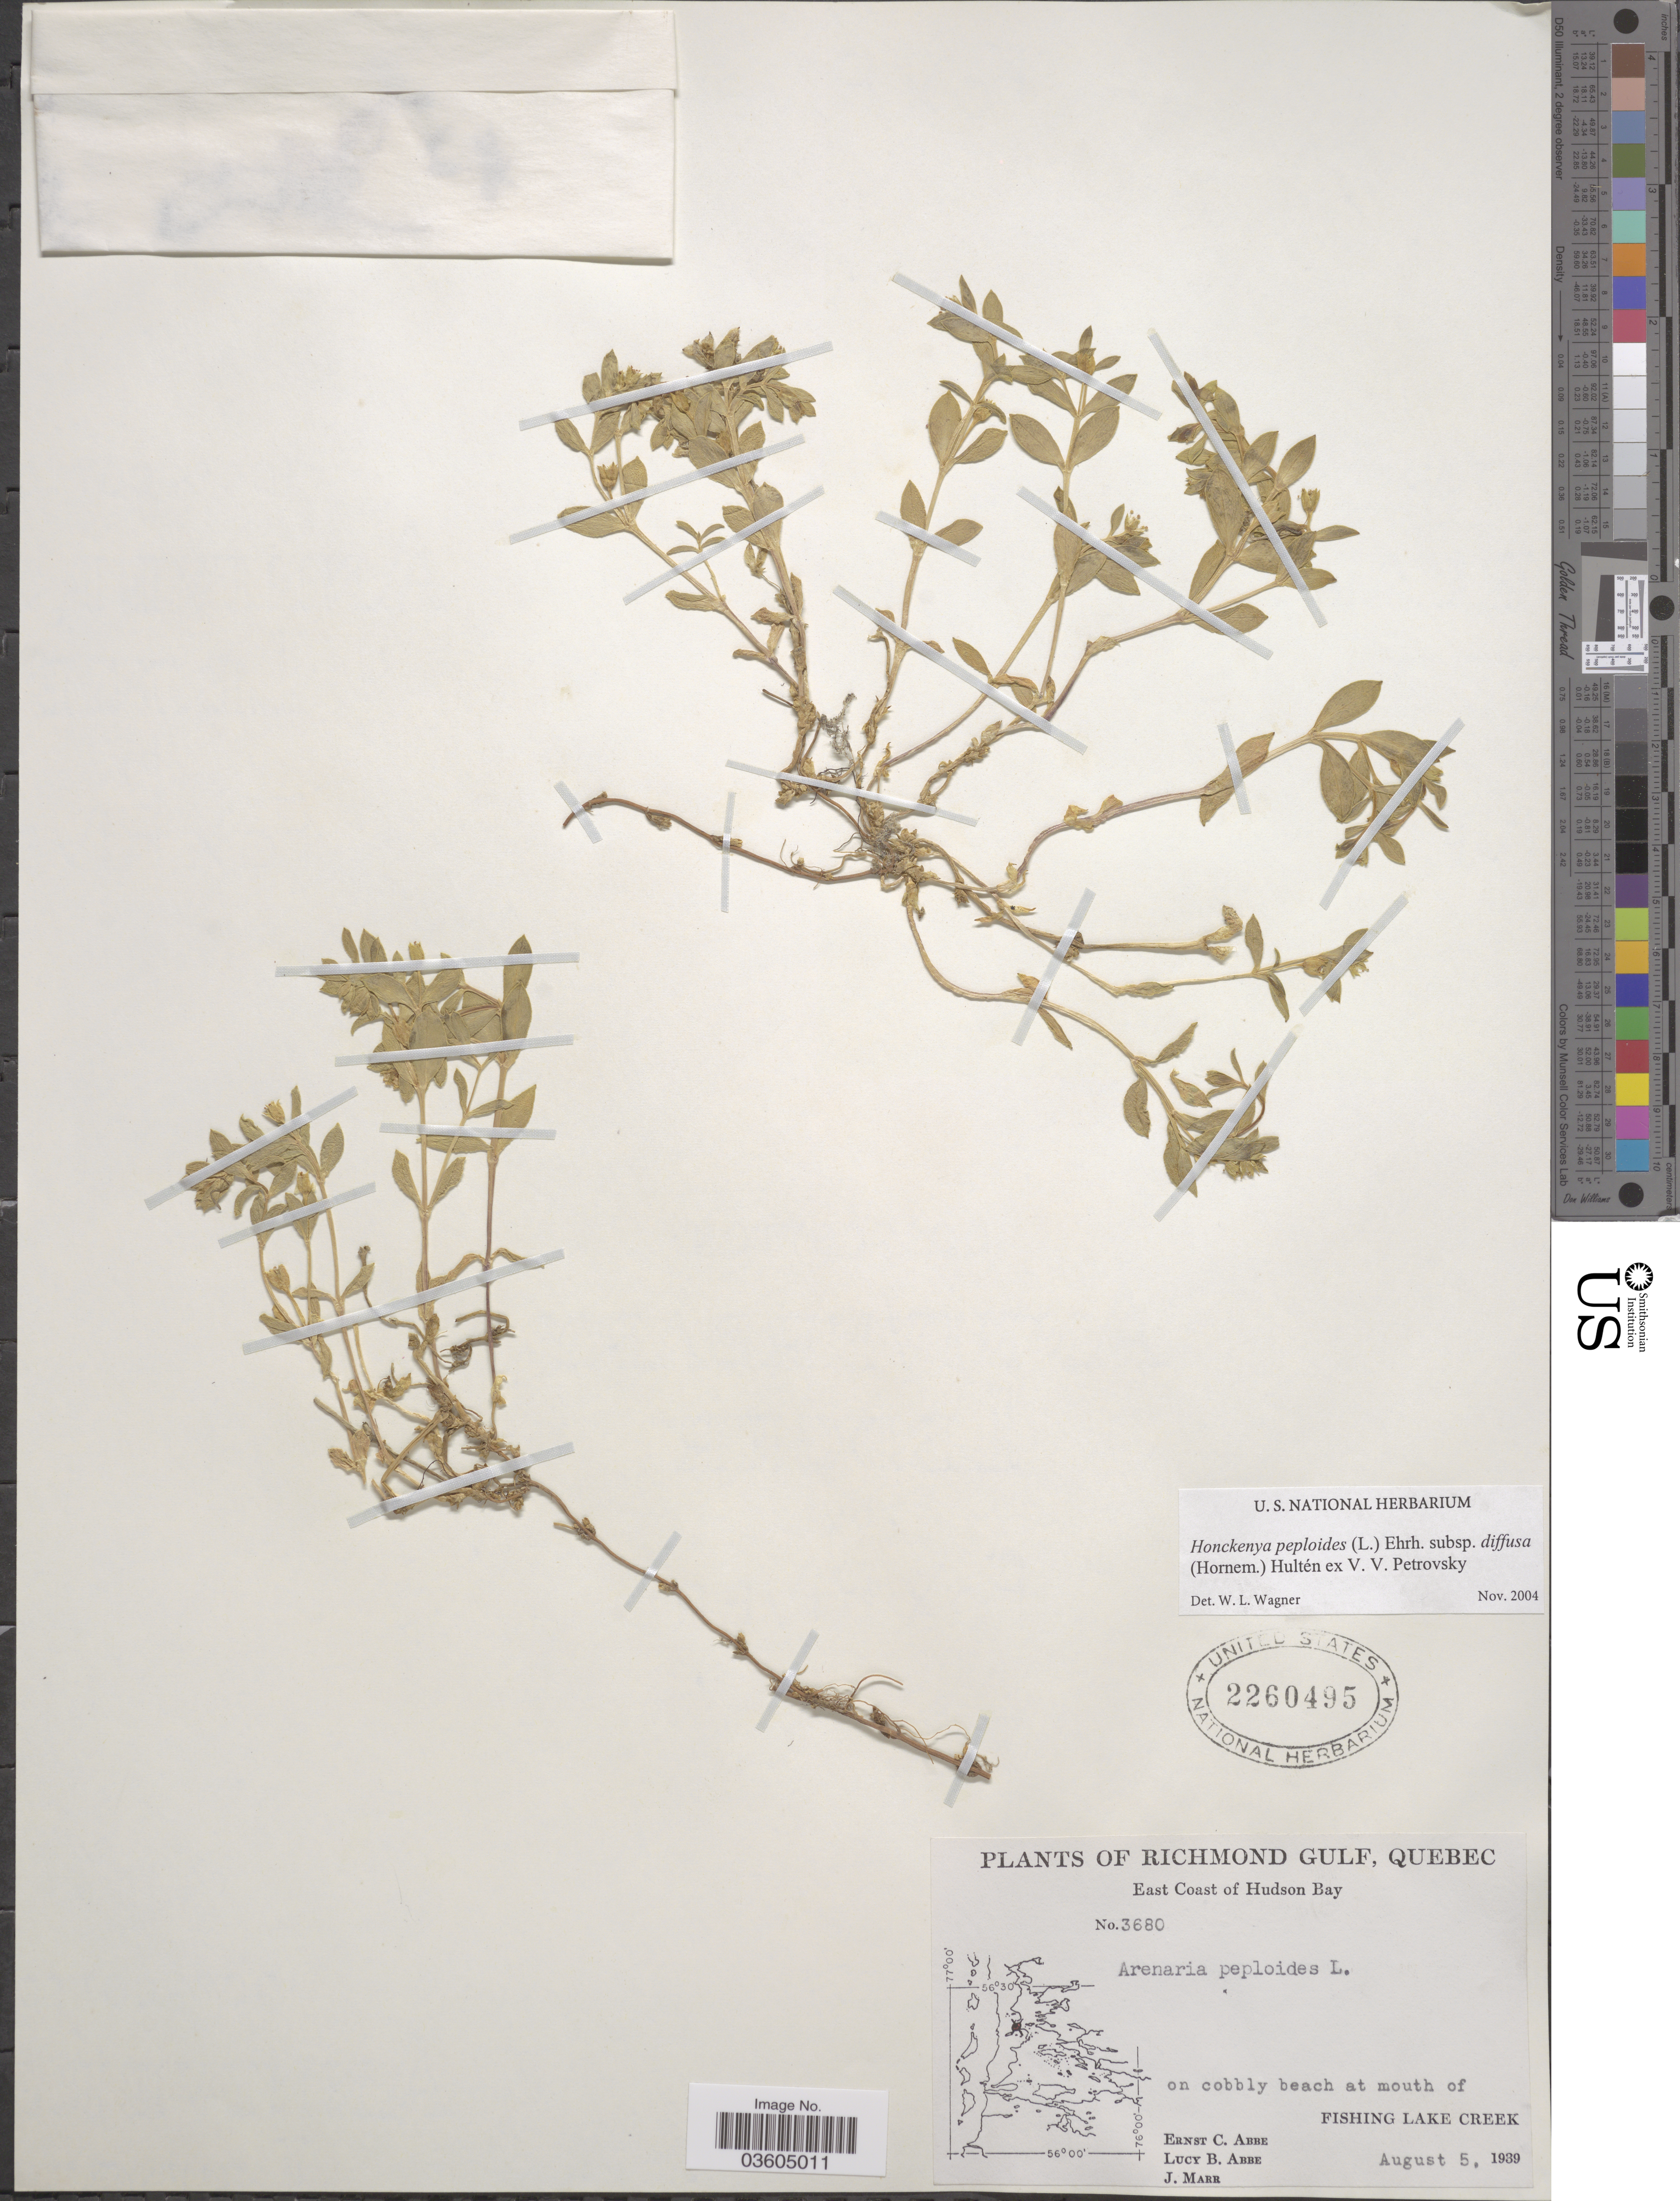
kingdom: Plantae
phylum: Tracheophyta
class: Magnoliopsida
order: Caryophyllales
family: Caryophyllaceae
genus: Honckenya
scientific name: Honckenya peploides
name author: (L.) Ehrh.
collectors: E. C. Abbe, L. B. Abbe & J. Marr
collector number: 3680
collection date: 1939-08-05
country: Canada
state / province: Quebec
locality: Richmond Gulf. On cobbly beach at mouth of Fishing Lake Creek.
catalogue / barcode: US 2260495